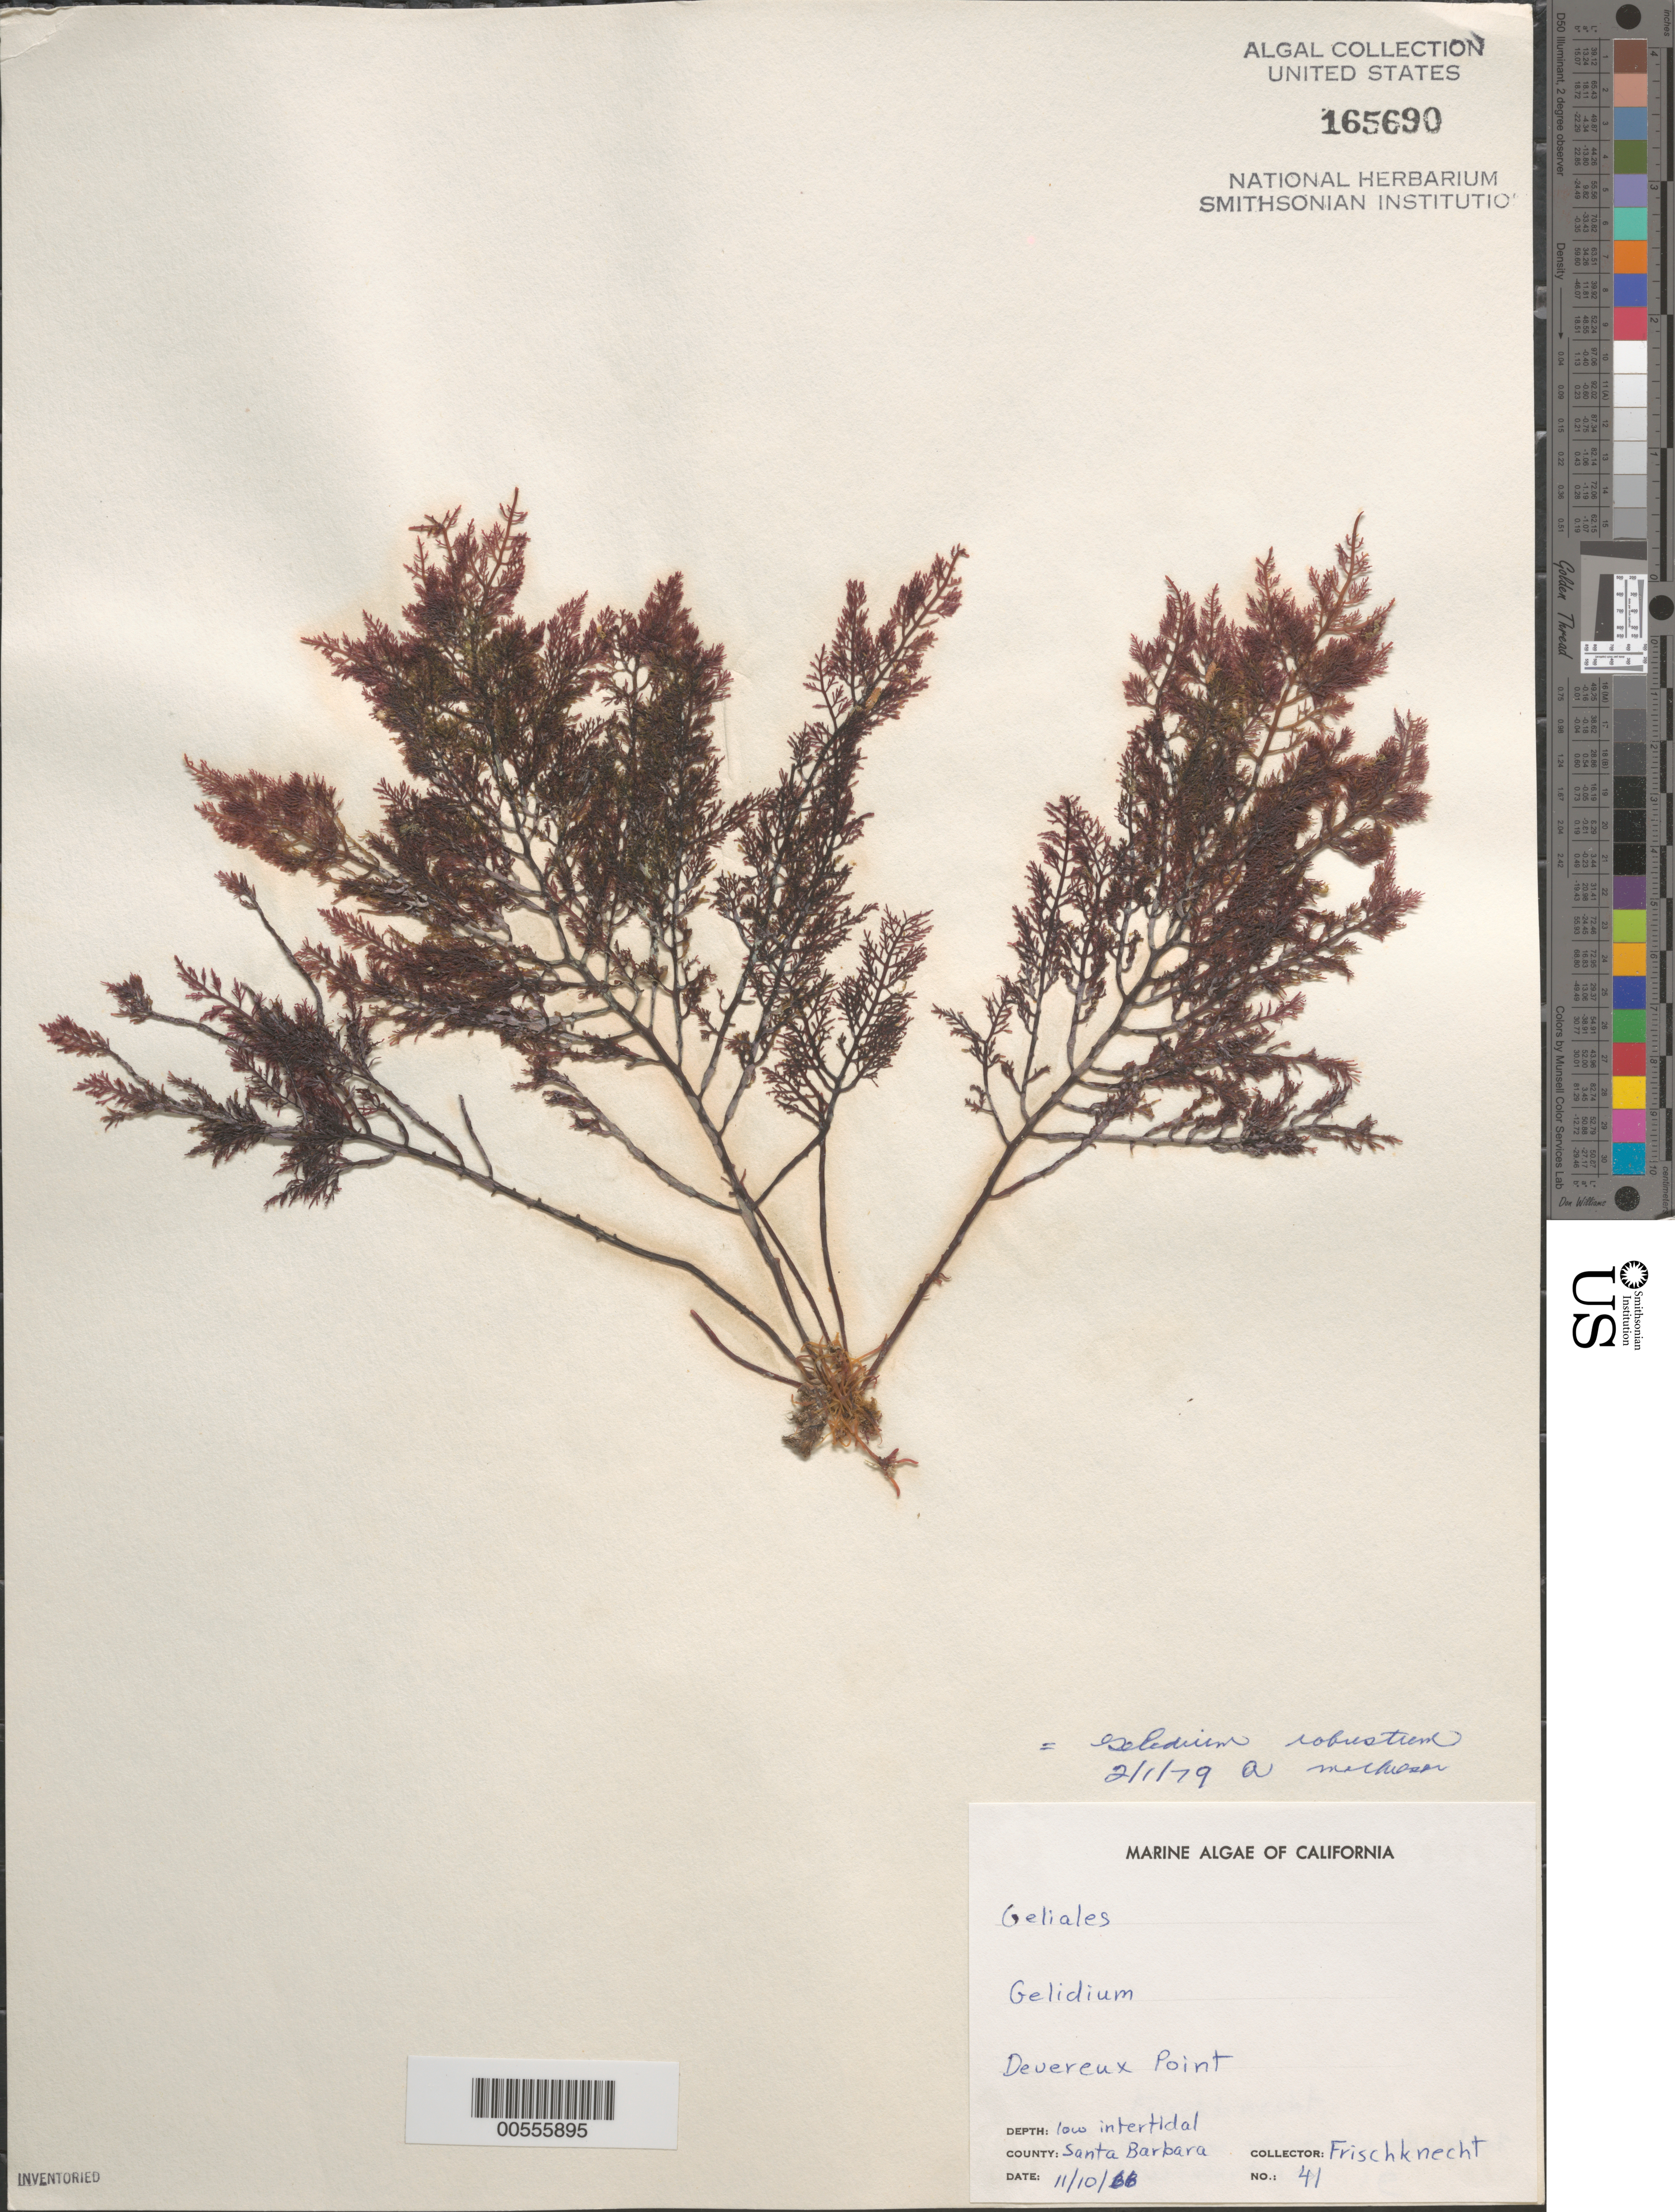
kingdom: Plantae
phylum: Rhodophyta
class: Florideophyceae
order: Gelidiales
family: Gelidiaceae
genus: Gelidium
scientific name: Gelidium robustum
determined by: Mathieson, A. C.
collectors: -. Frischknecht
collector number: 41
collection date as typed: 10 Nov 1966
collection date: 1966-11-10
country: United States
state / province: California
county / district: Santa Barbara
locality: Devereux Point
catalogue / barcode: US 165690